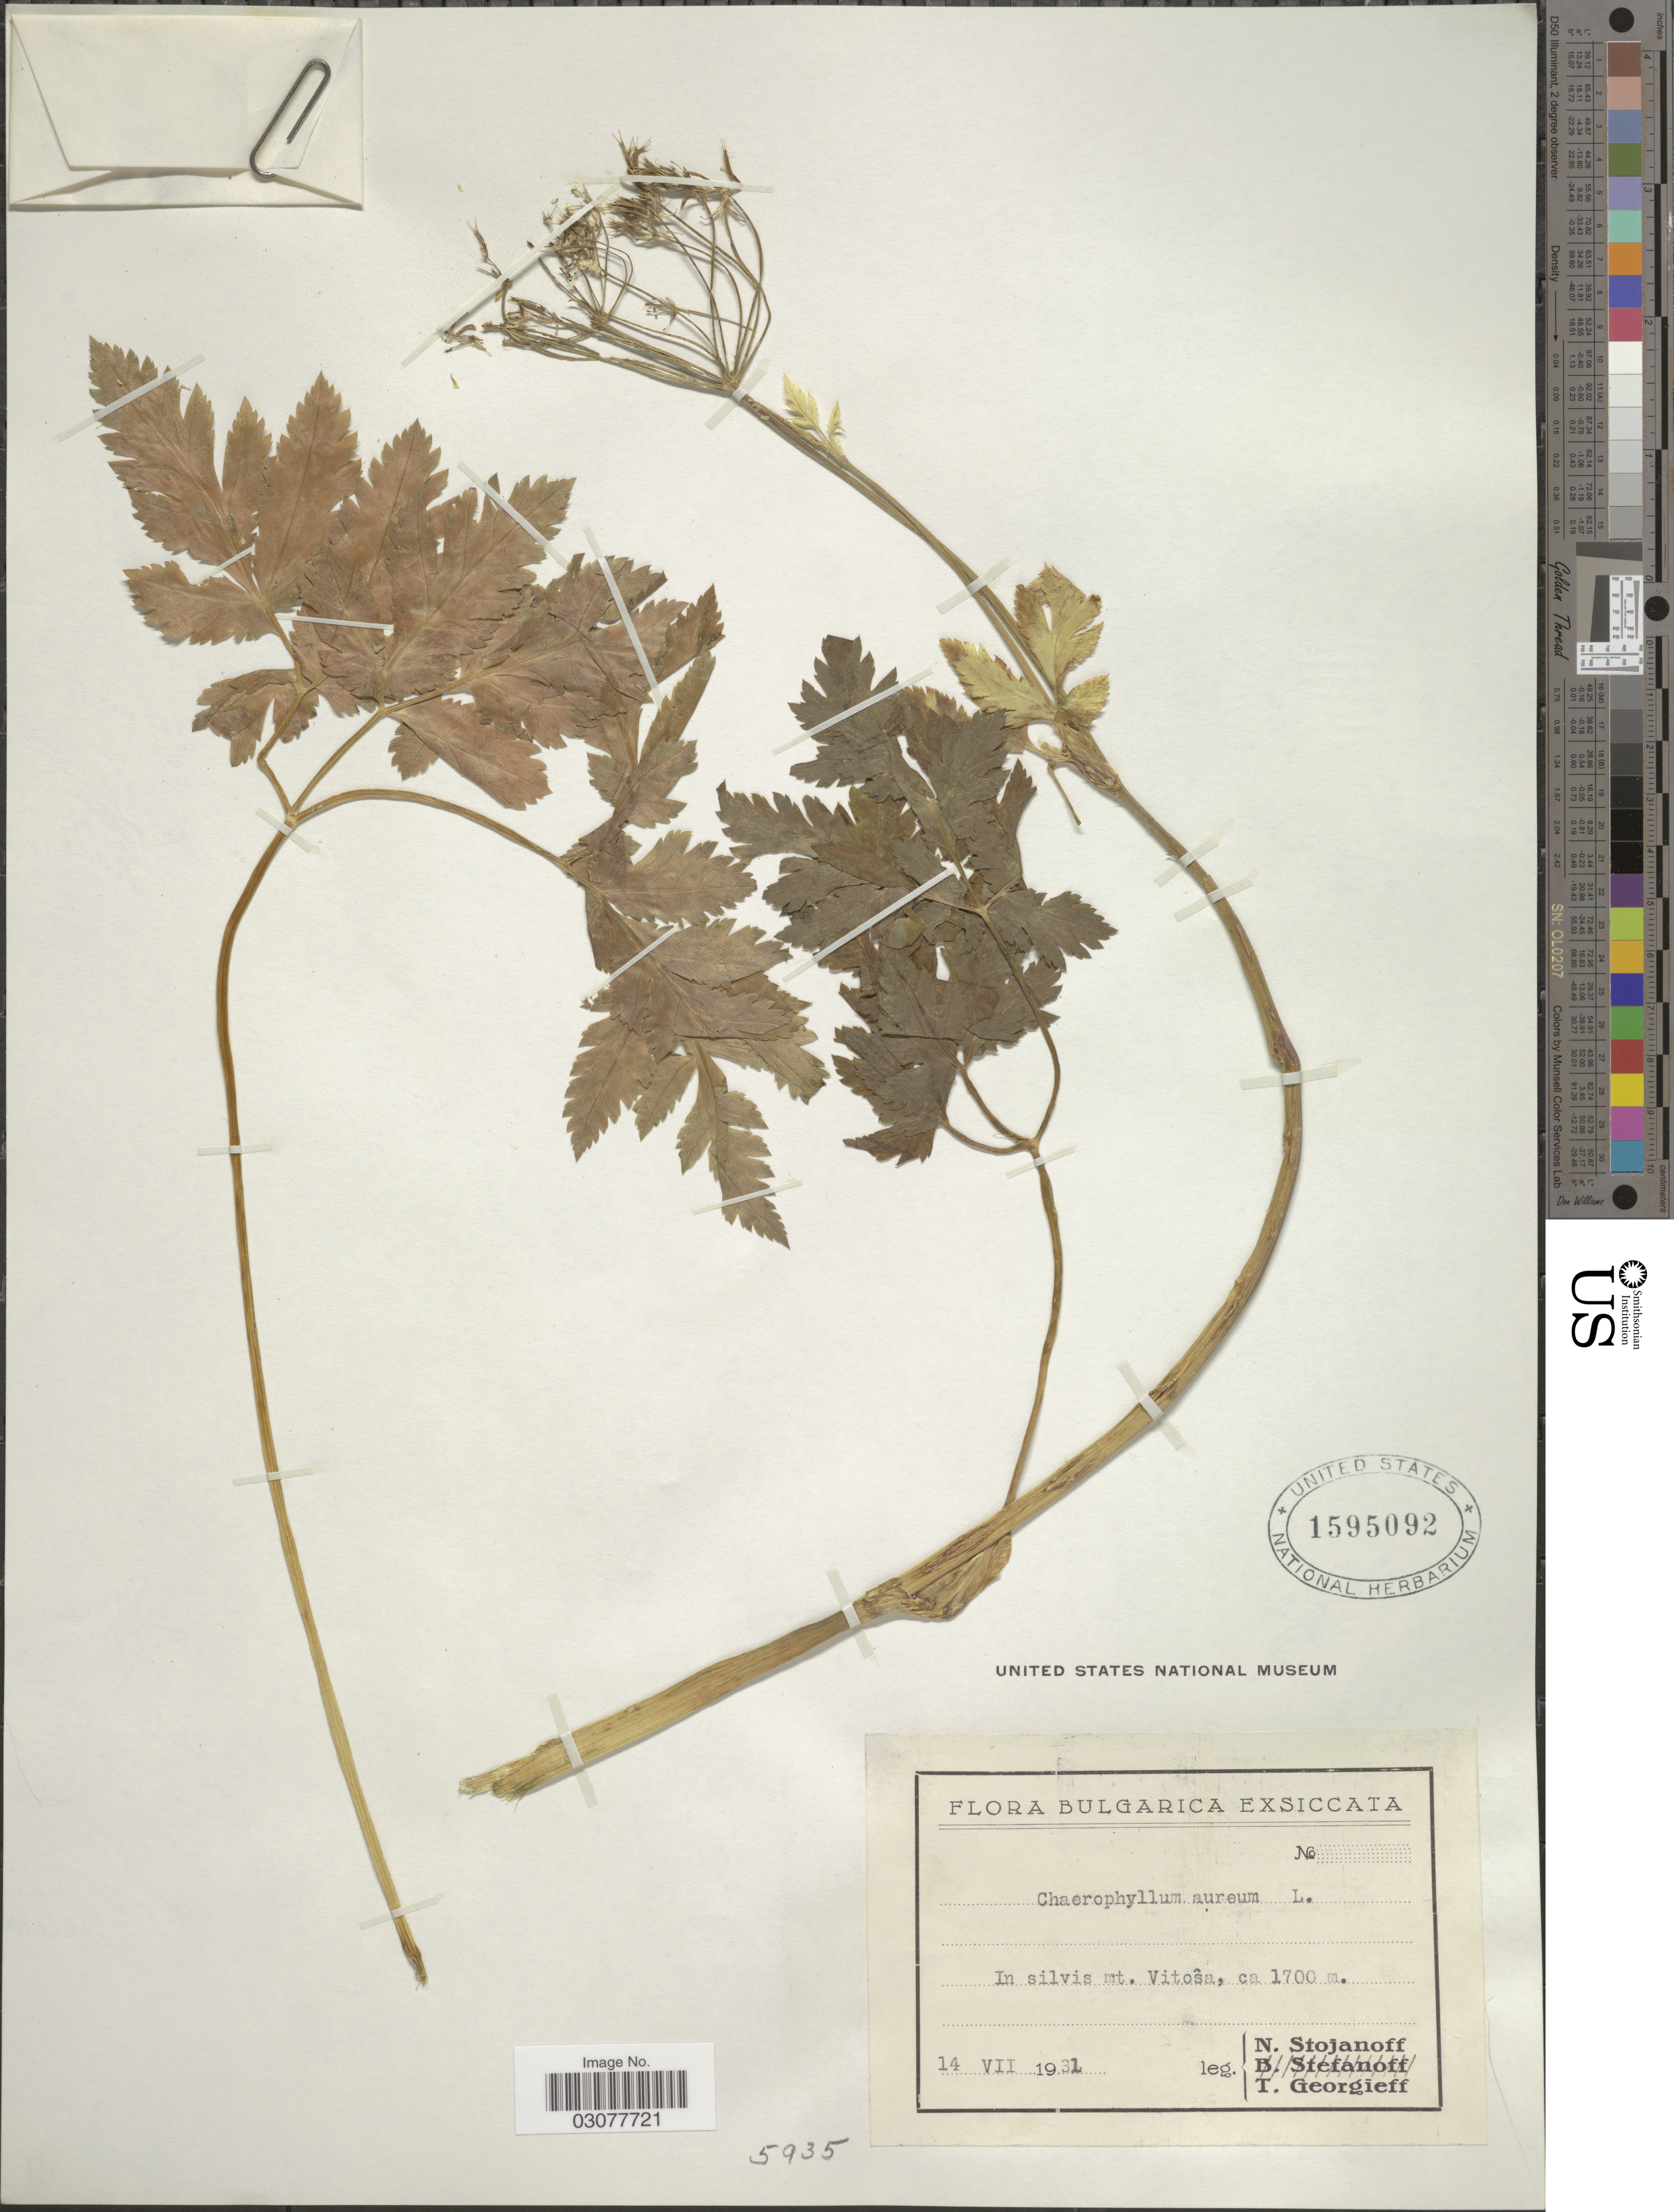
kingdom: Plantae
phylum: Tracheophyta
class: Magnoliopsida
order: Apiales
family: Apiaceae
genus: Chaerophyllum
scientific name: Chaerophyllum aureum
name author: L.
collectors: N. Stojanoff & T. Georgieff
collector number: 5935?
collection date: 1931-07-14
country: Bulgaria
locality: In silvis mt. Vitosa.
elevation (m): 1700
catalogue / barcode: US 1595092